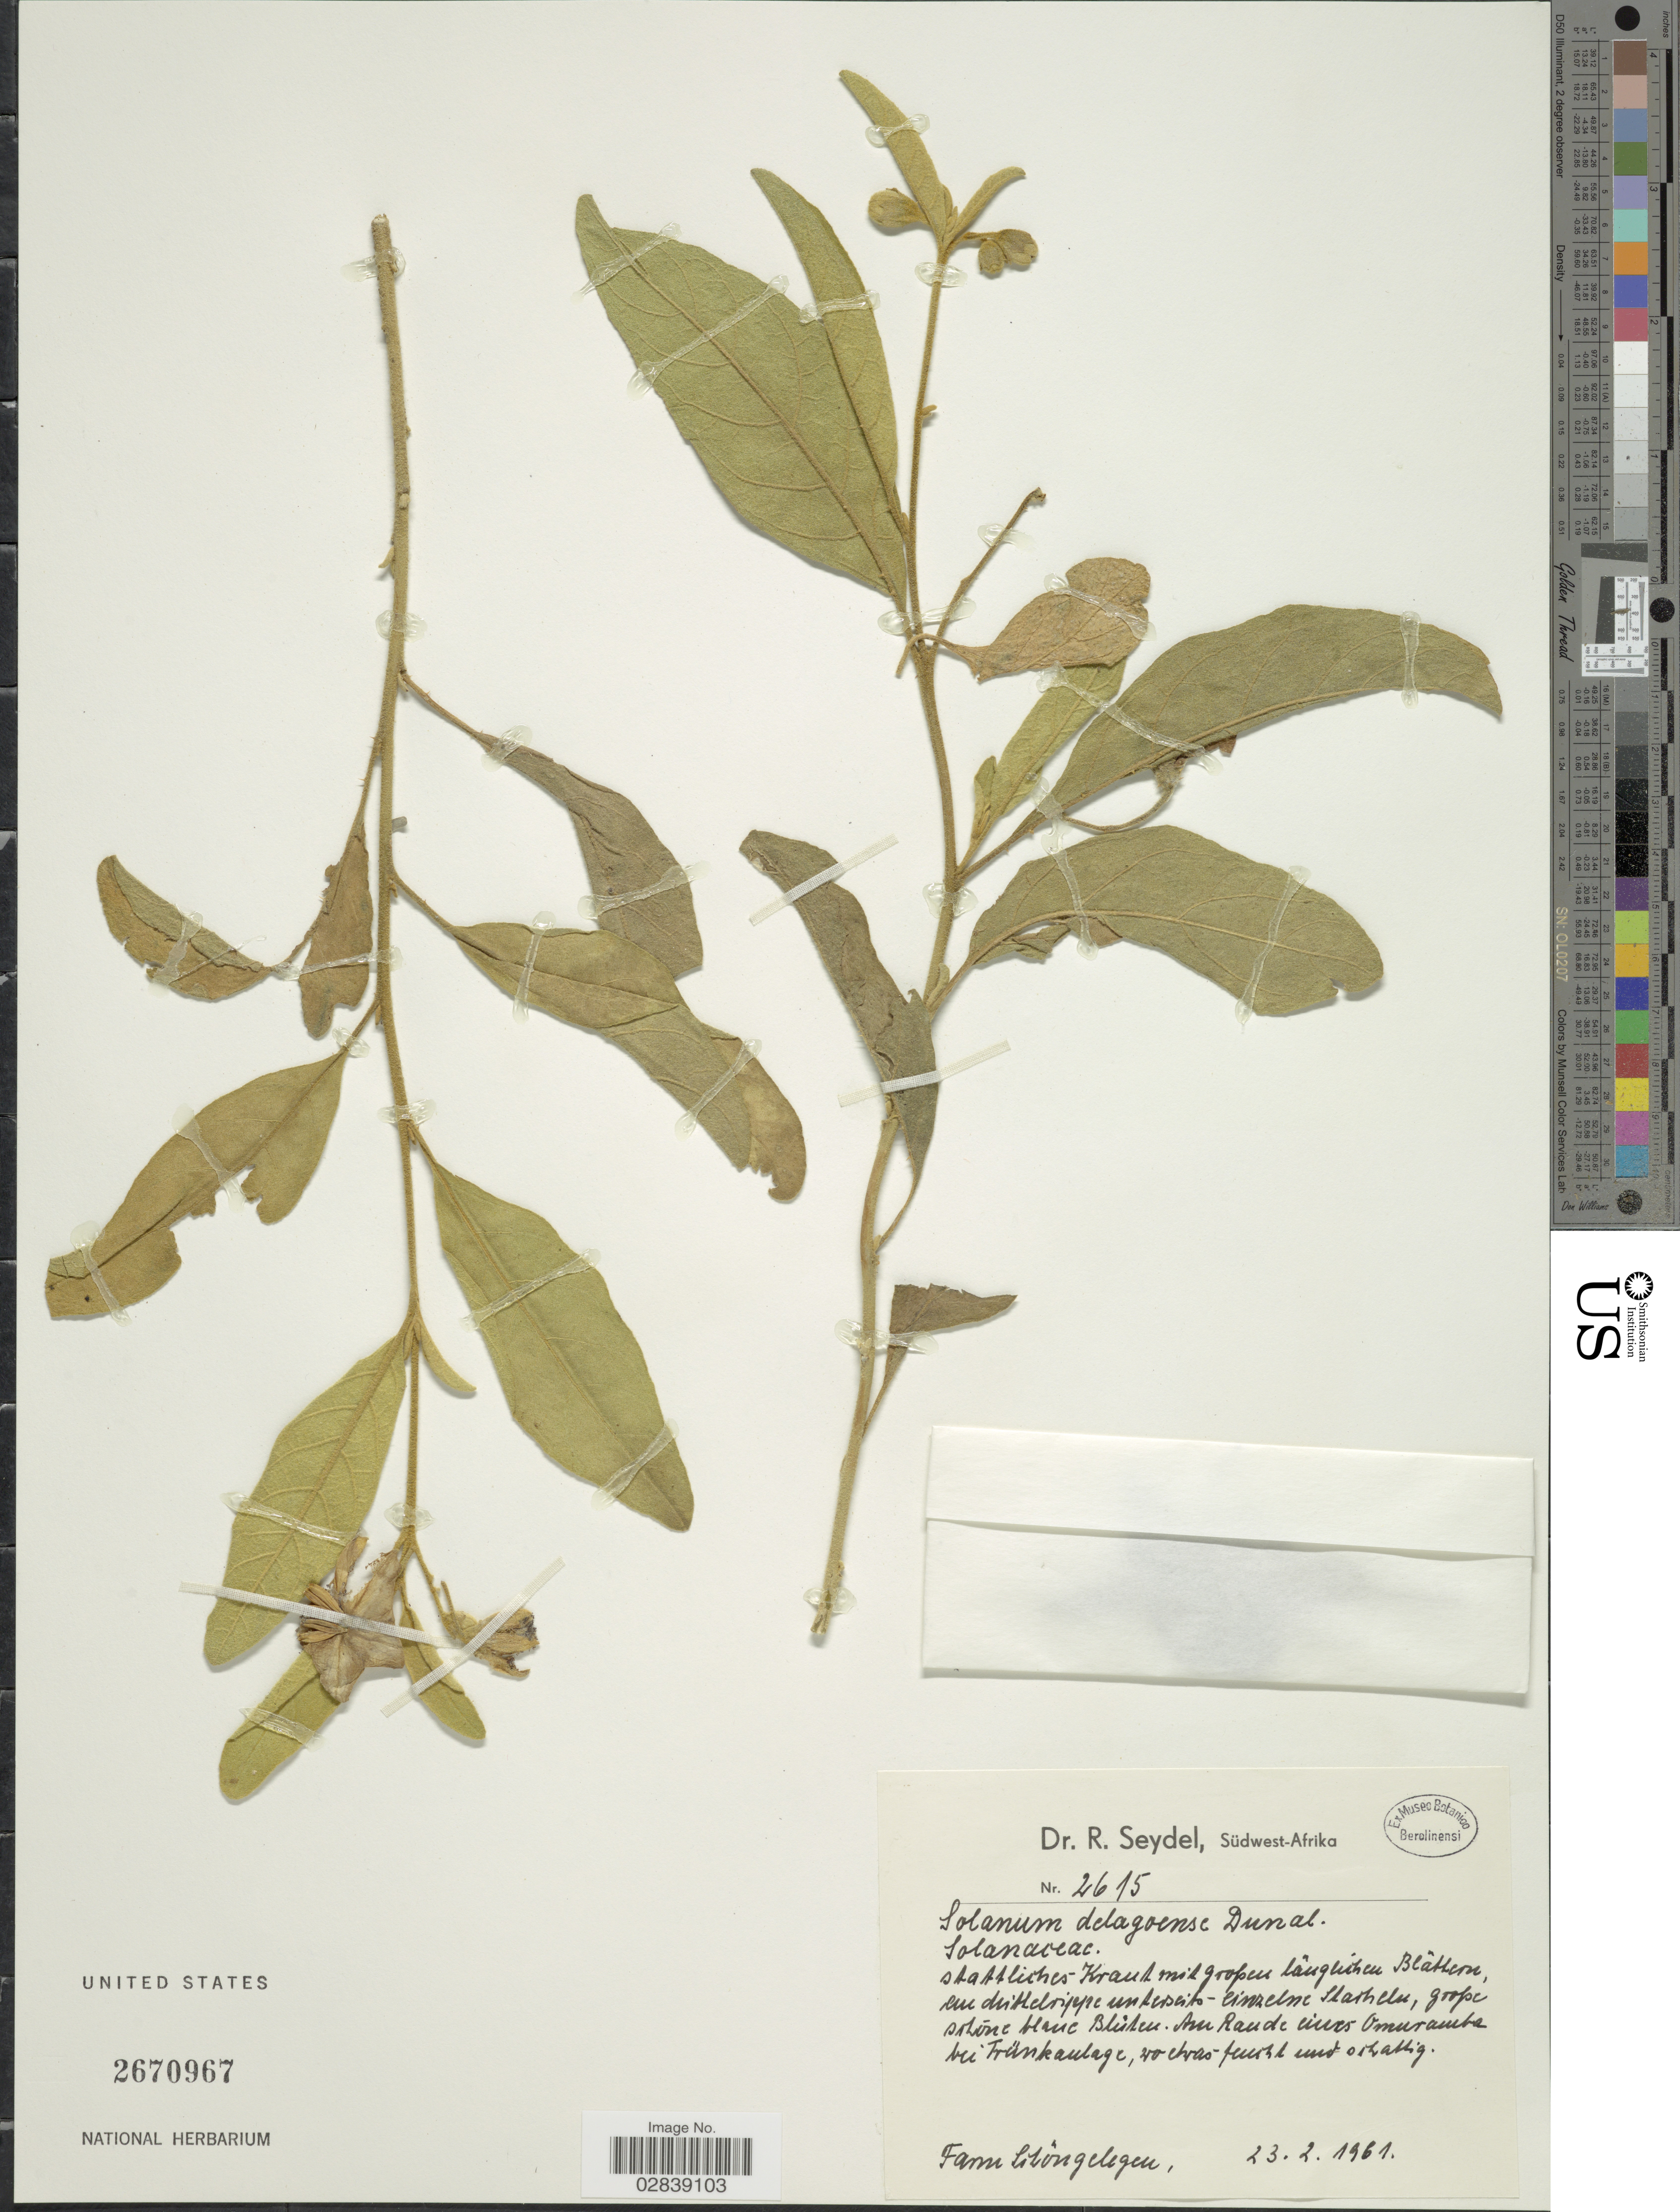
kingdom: Plantae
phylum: Tracheophyta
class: Magnoliopsida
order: Solanales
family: Solanaceae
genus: Solanum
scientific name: Solanum delagoense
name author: Dunal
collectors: R. Seydel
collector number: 2615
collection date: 1961-02-23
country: Namibia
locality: Südwest-Afrika. Farm Lilongelegen.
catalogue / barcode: US 2670967